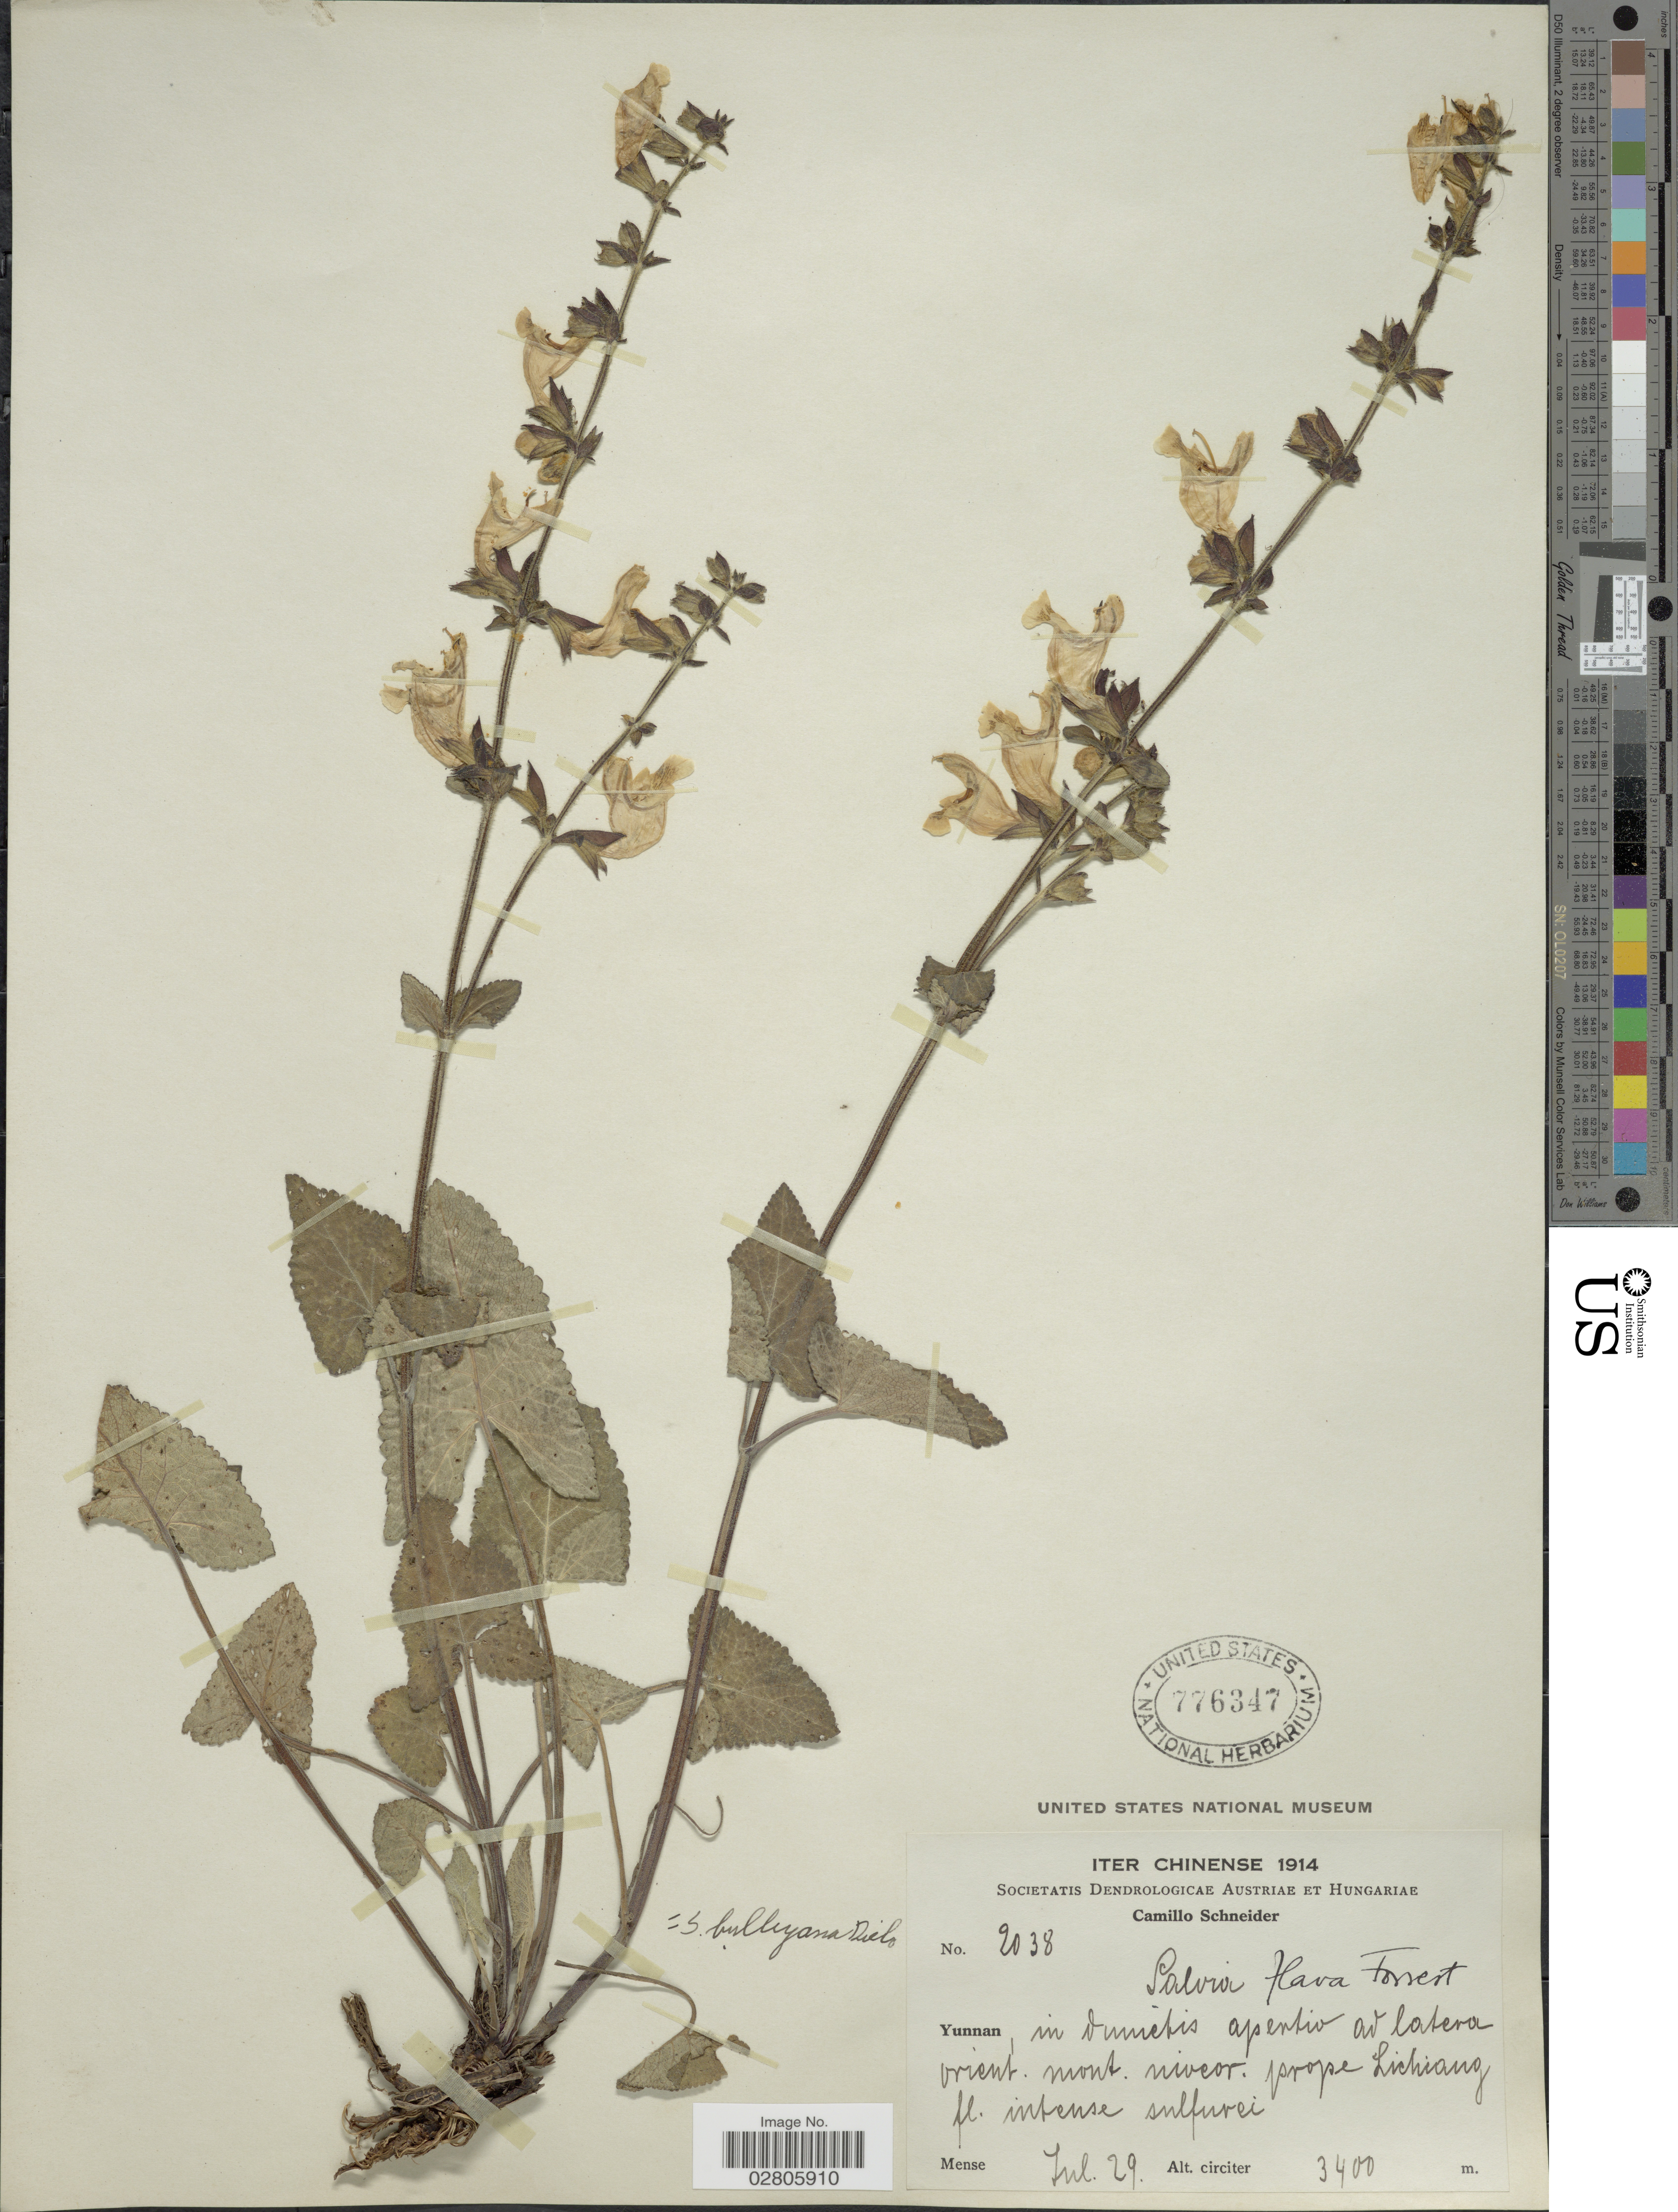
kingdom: Plantae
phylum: Tracheophyta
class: Magnoliopsida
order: Lamiales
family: Lamiaceae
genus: Salvia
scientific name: Salvia bulleyana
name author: Diels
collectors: C. K. Schneider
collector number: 2038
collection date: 1914-07-29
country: China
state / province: Yunnan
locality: Iter Chinense. Yunnan, in dumetis apertio ad latera orient. mont. niveor. prope Lichiang.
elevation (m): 3400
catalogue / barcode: US 776347